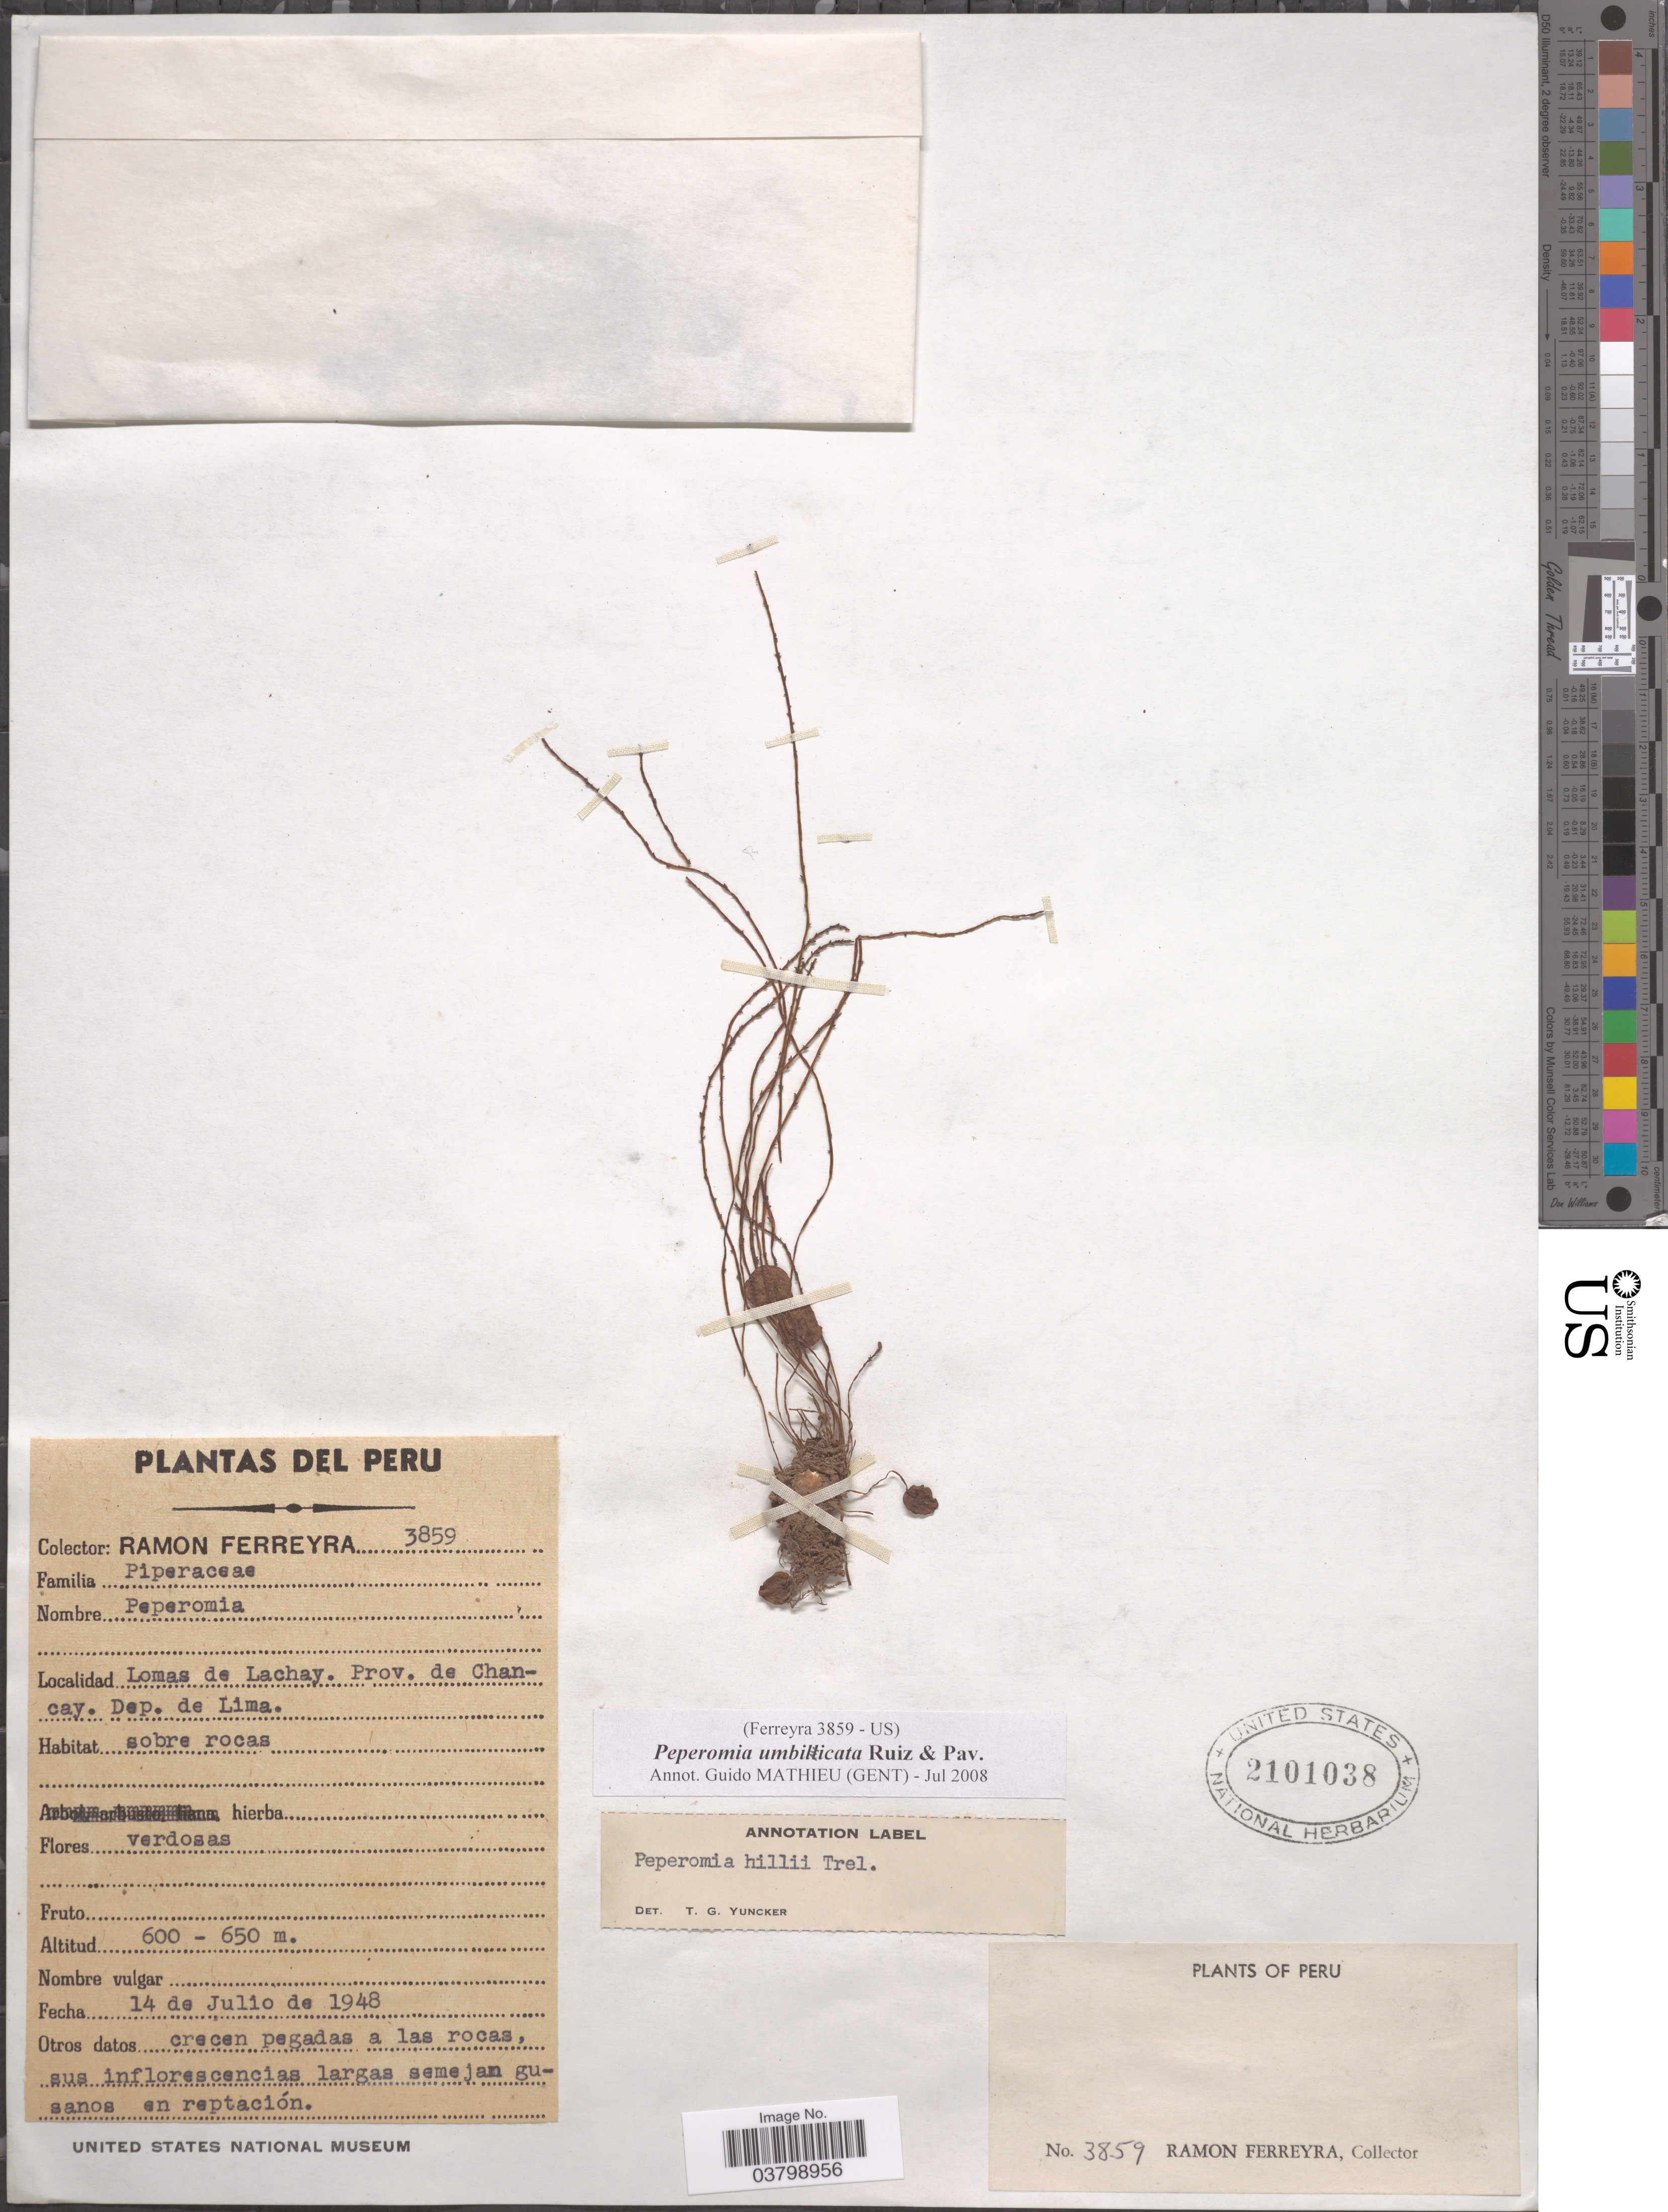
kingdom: Plantae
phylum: Tracheophyta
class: Magnoliopsida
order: Piperales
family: Piperaceae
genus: Peperomia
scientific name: Peperomia umbilicata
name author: Ruiz & Pav.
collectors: R. A. Ferreyra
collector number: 3859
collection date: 1948-07-14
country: Peru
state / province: Lima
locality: Lomas de Lachay. Prov. de Chancay. Dep. de Lima.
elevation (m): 600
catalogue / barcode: US 2101038